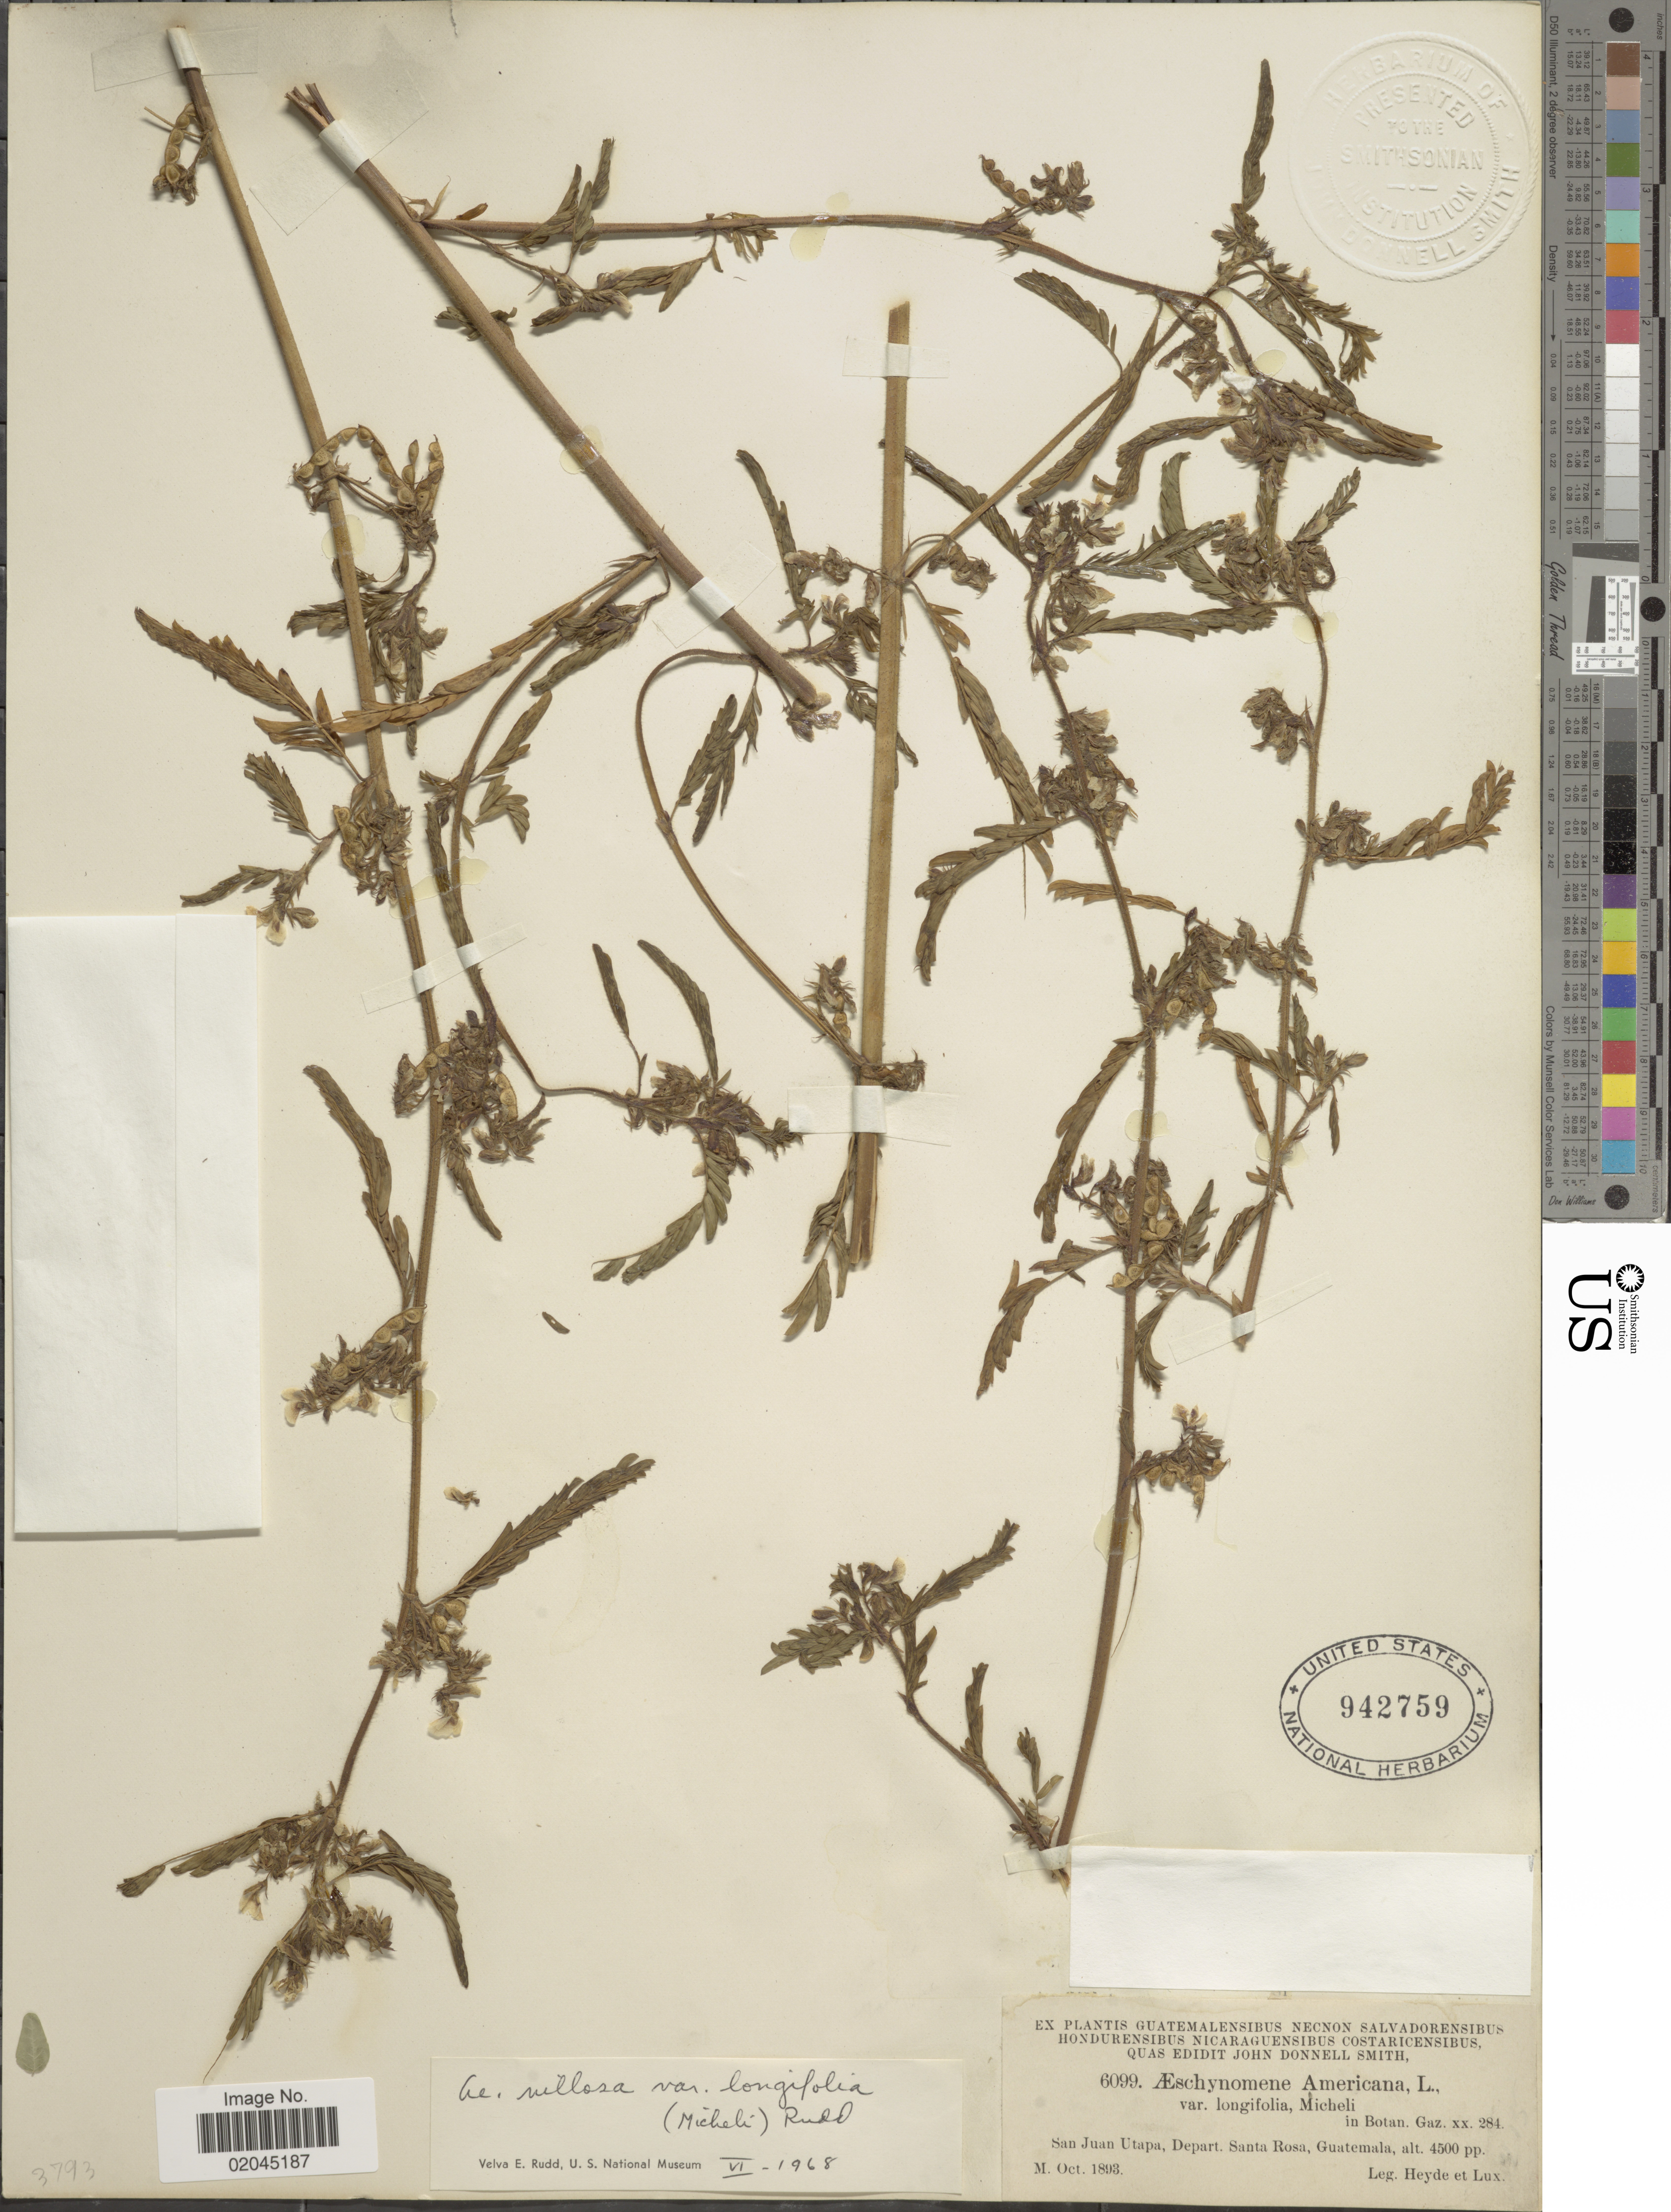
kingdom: Plantae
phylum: Tracheophyta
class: Magnoliopsida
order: Fabales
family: Fabaceae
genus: Aeschynomene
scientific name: Aeschynomene villosa var. longifolia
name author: (Micheli) Rudd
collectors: Heyde & Lux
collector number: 6099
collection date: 1893-10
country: Guatemala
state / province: Santa Rosa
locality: San Juan Utapa, Depart Santa Rosa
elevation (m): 1372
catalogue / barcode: US 942759